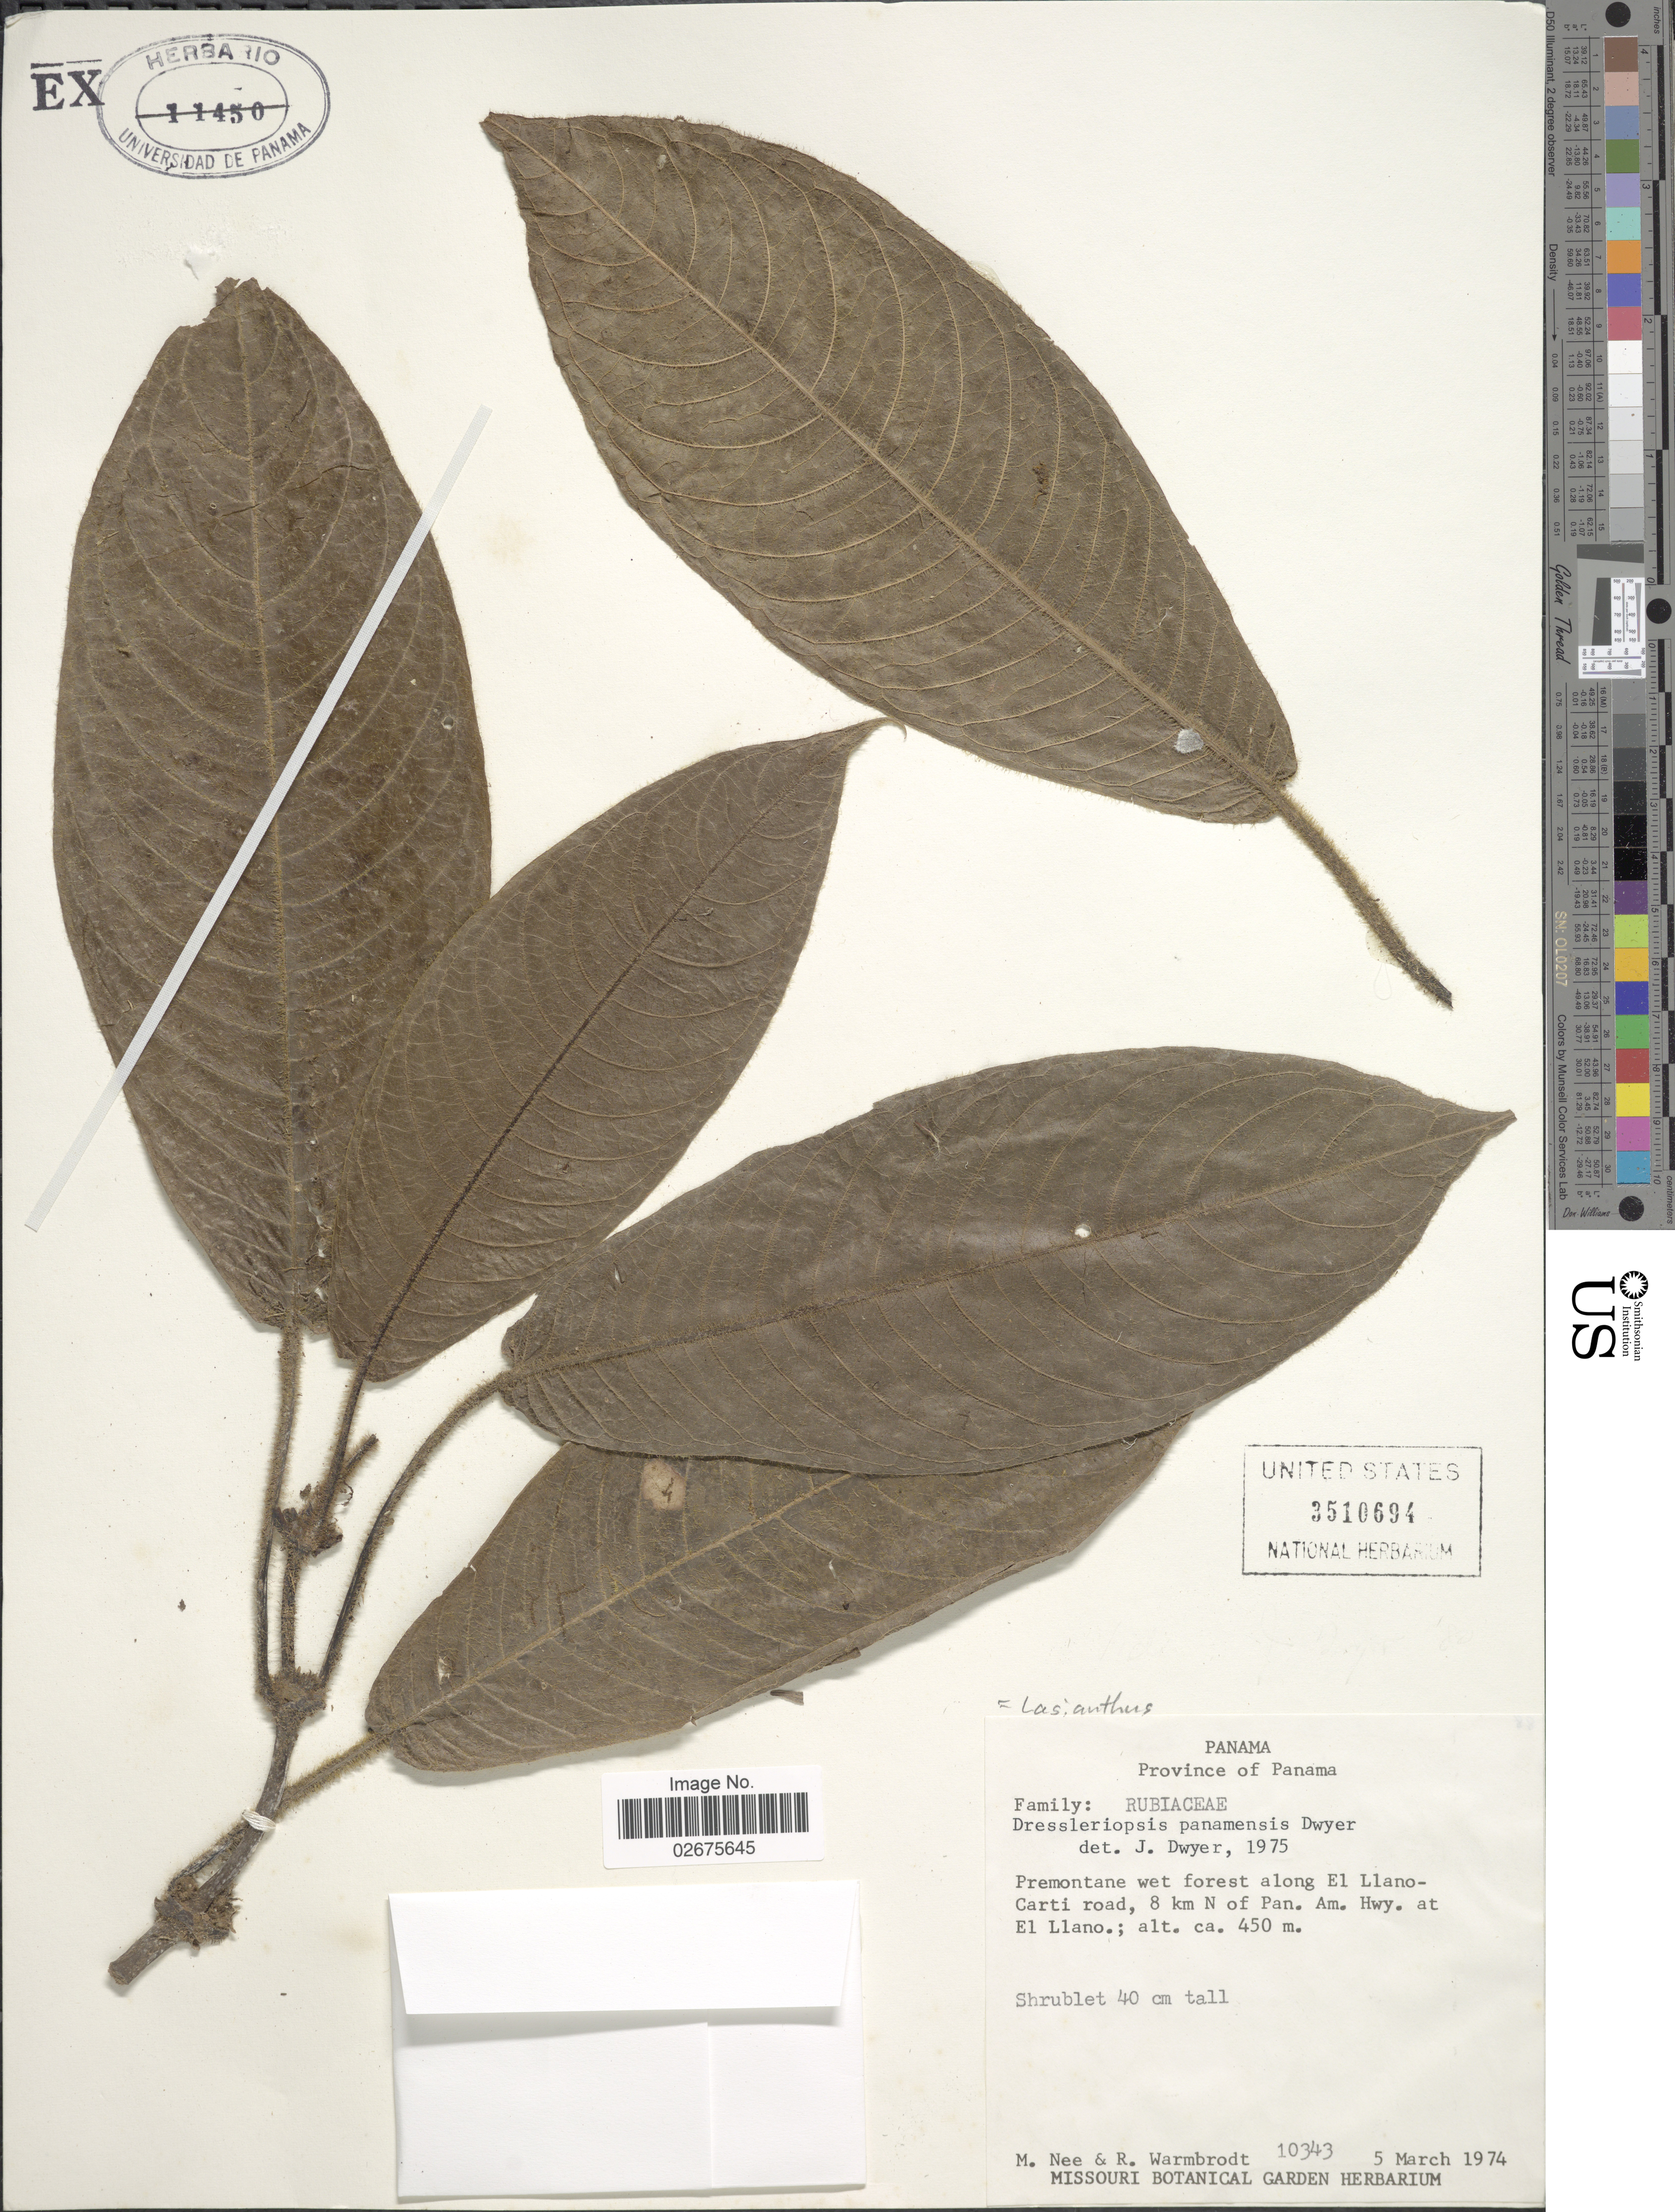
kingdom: Plantae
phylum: Tracheophyta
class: Magnoliopsida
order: Gentianales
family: Rubiaceae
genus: Lasianthus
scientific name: Lasianthus panamensis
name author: (Dwyer) Robbrecht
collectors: M. Nee & R. Warmbrodt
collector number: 10343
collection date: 1974-03-05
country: Panama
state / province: Panamá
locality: Province of Panama, Premontane wet forest along El Llano-Carti road, 8 km N of Pan. Am. Hwy. at Llano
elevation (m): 450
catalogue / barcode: US 3510694